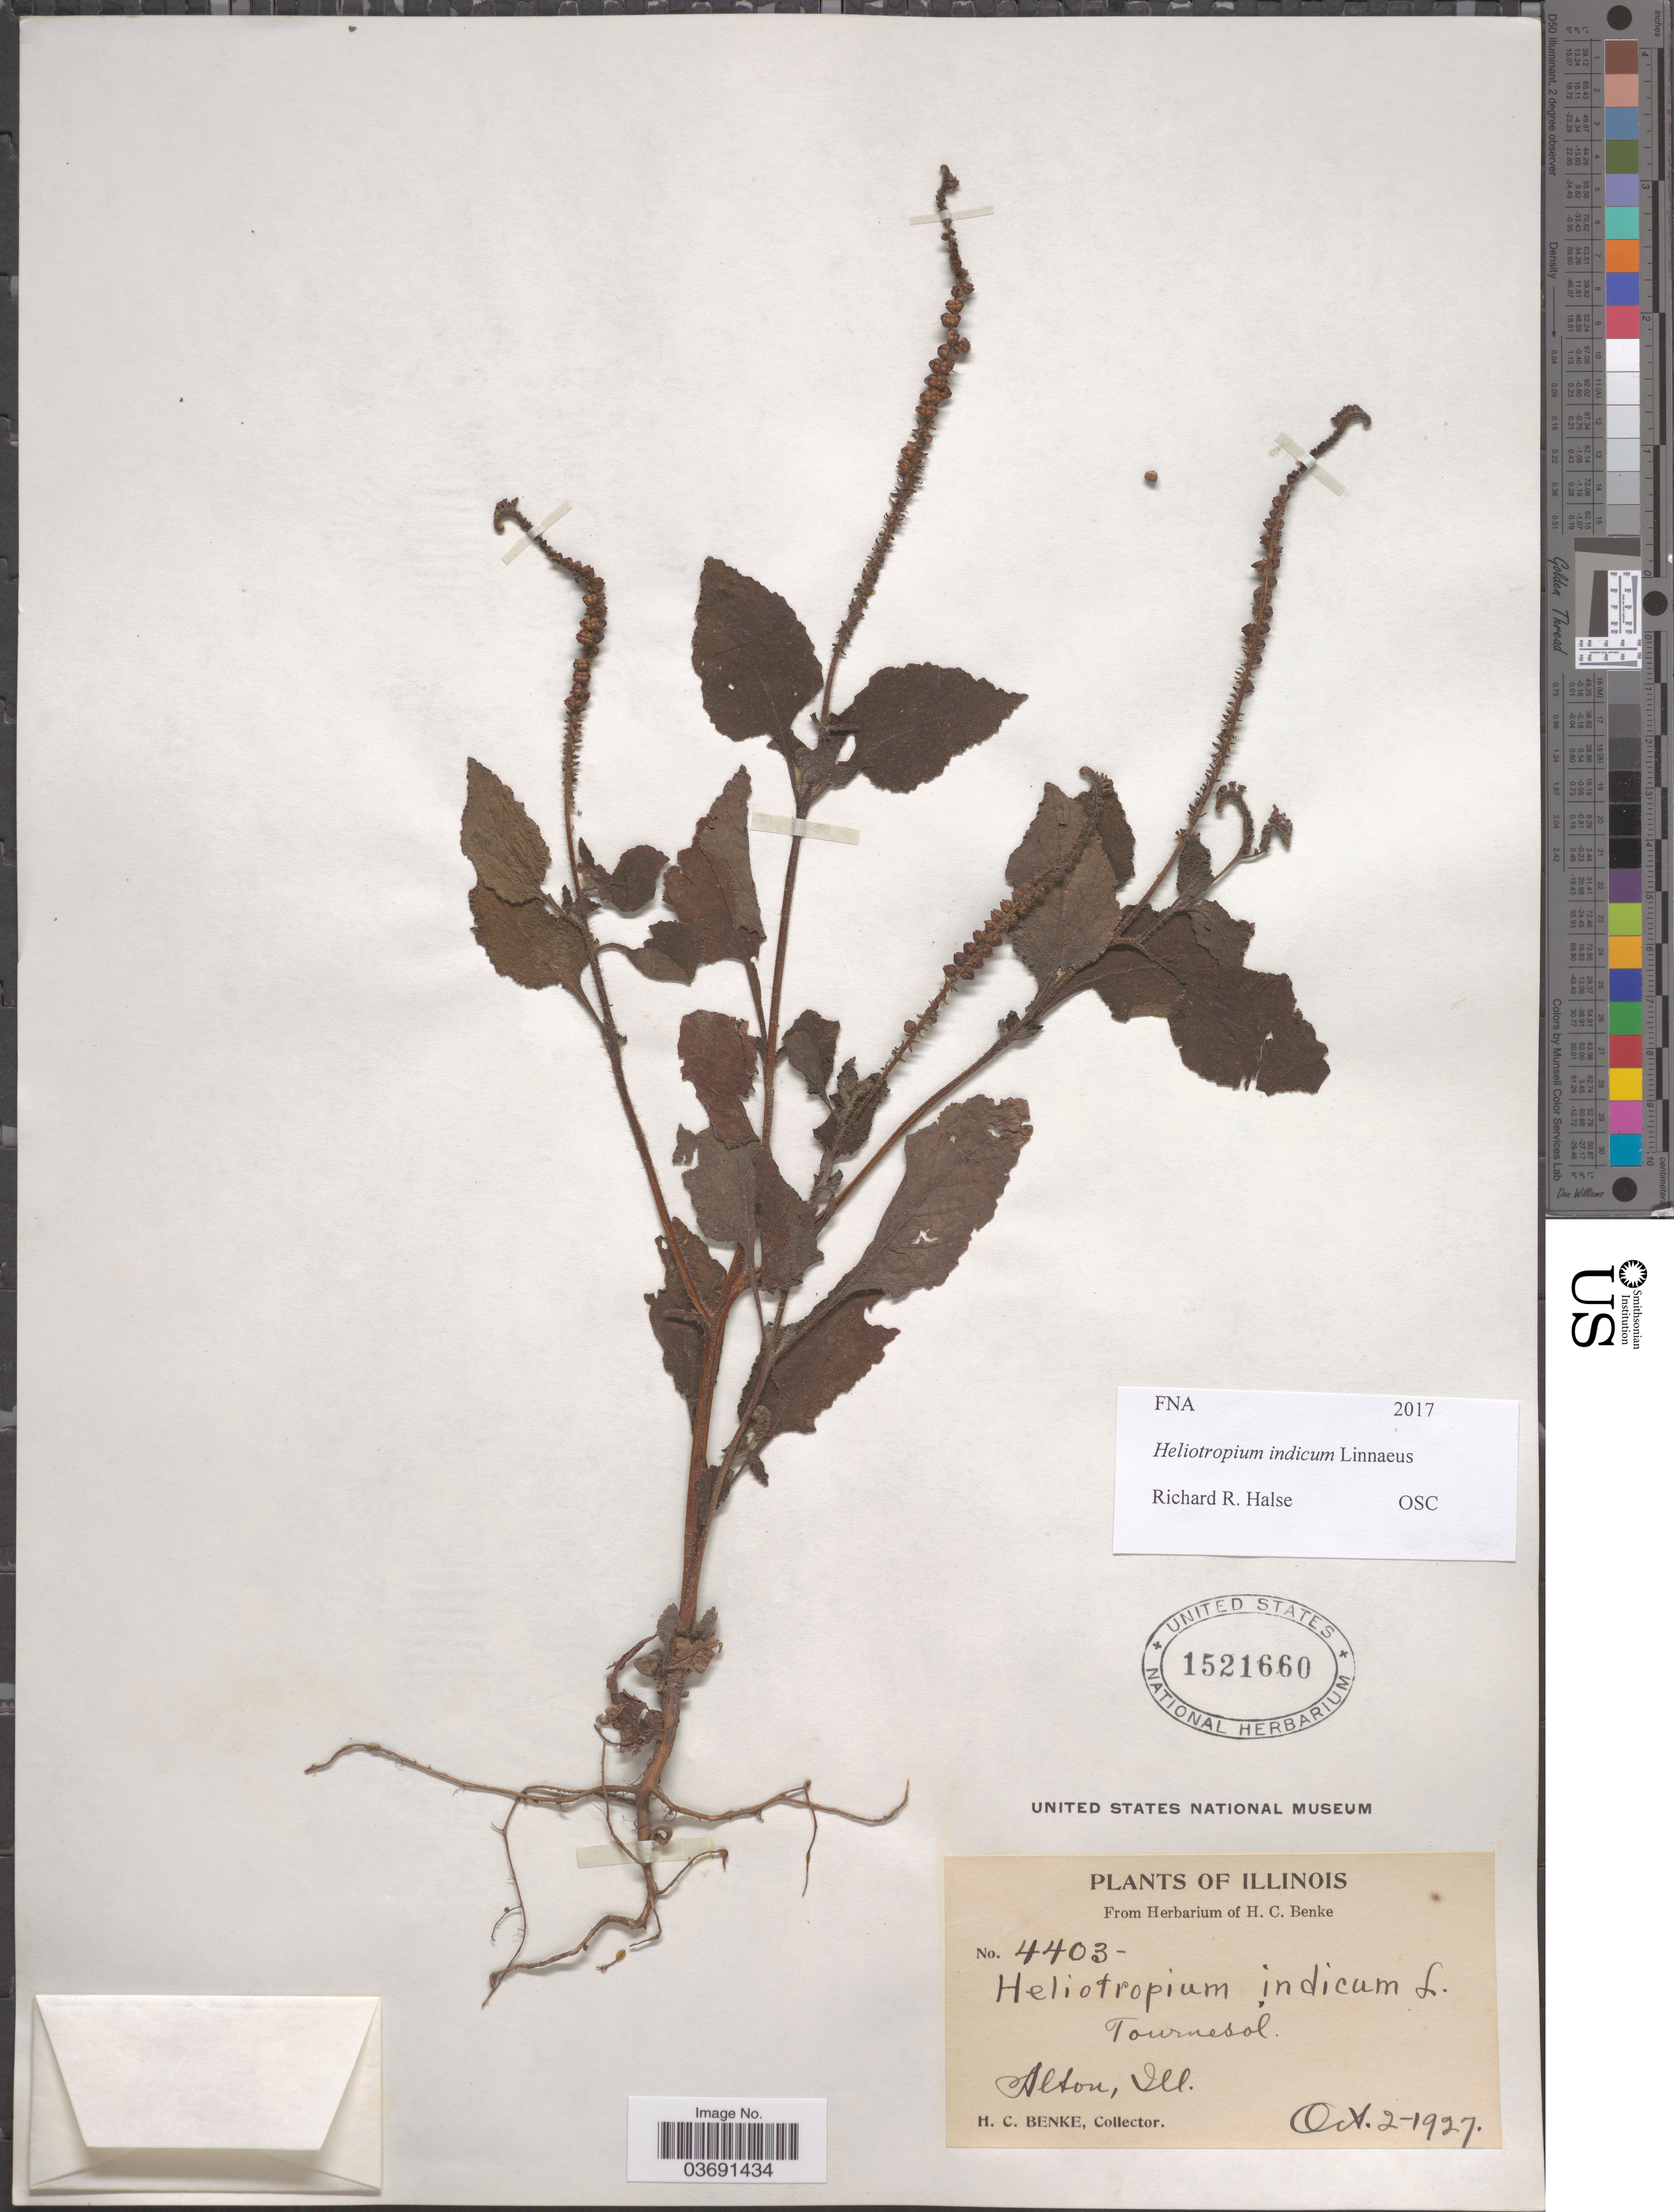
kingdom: Plantae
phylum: Tracheophyta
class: Magnoliopsida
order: Boraginales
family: Heliotropiaceae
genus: Heliotropium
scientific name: Heliotropium indicum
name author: L.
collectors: H. Benke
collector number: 4403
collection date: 1927-10-02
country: United States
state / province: Illinois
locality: Alton.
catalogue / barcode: US 1521660